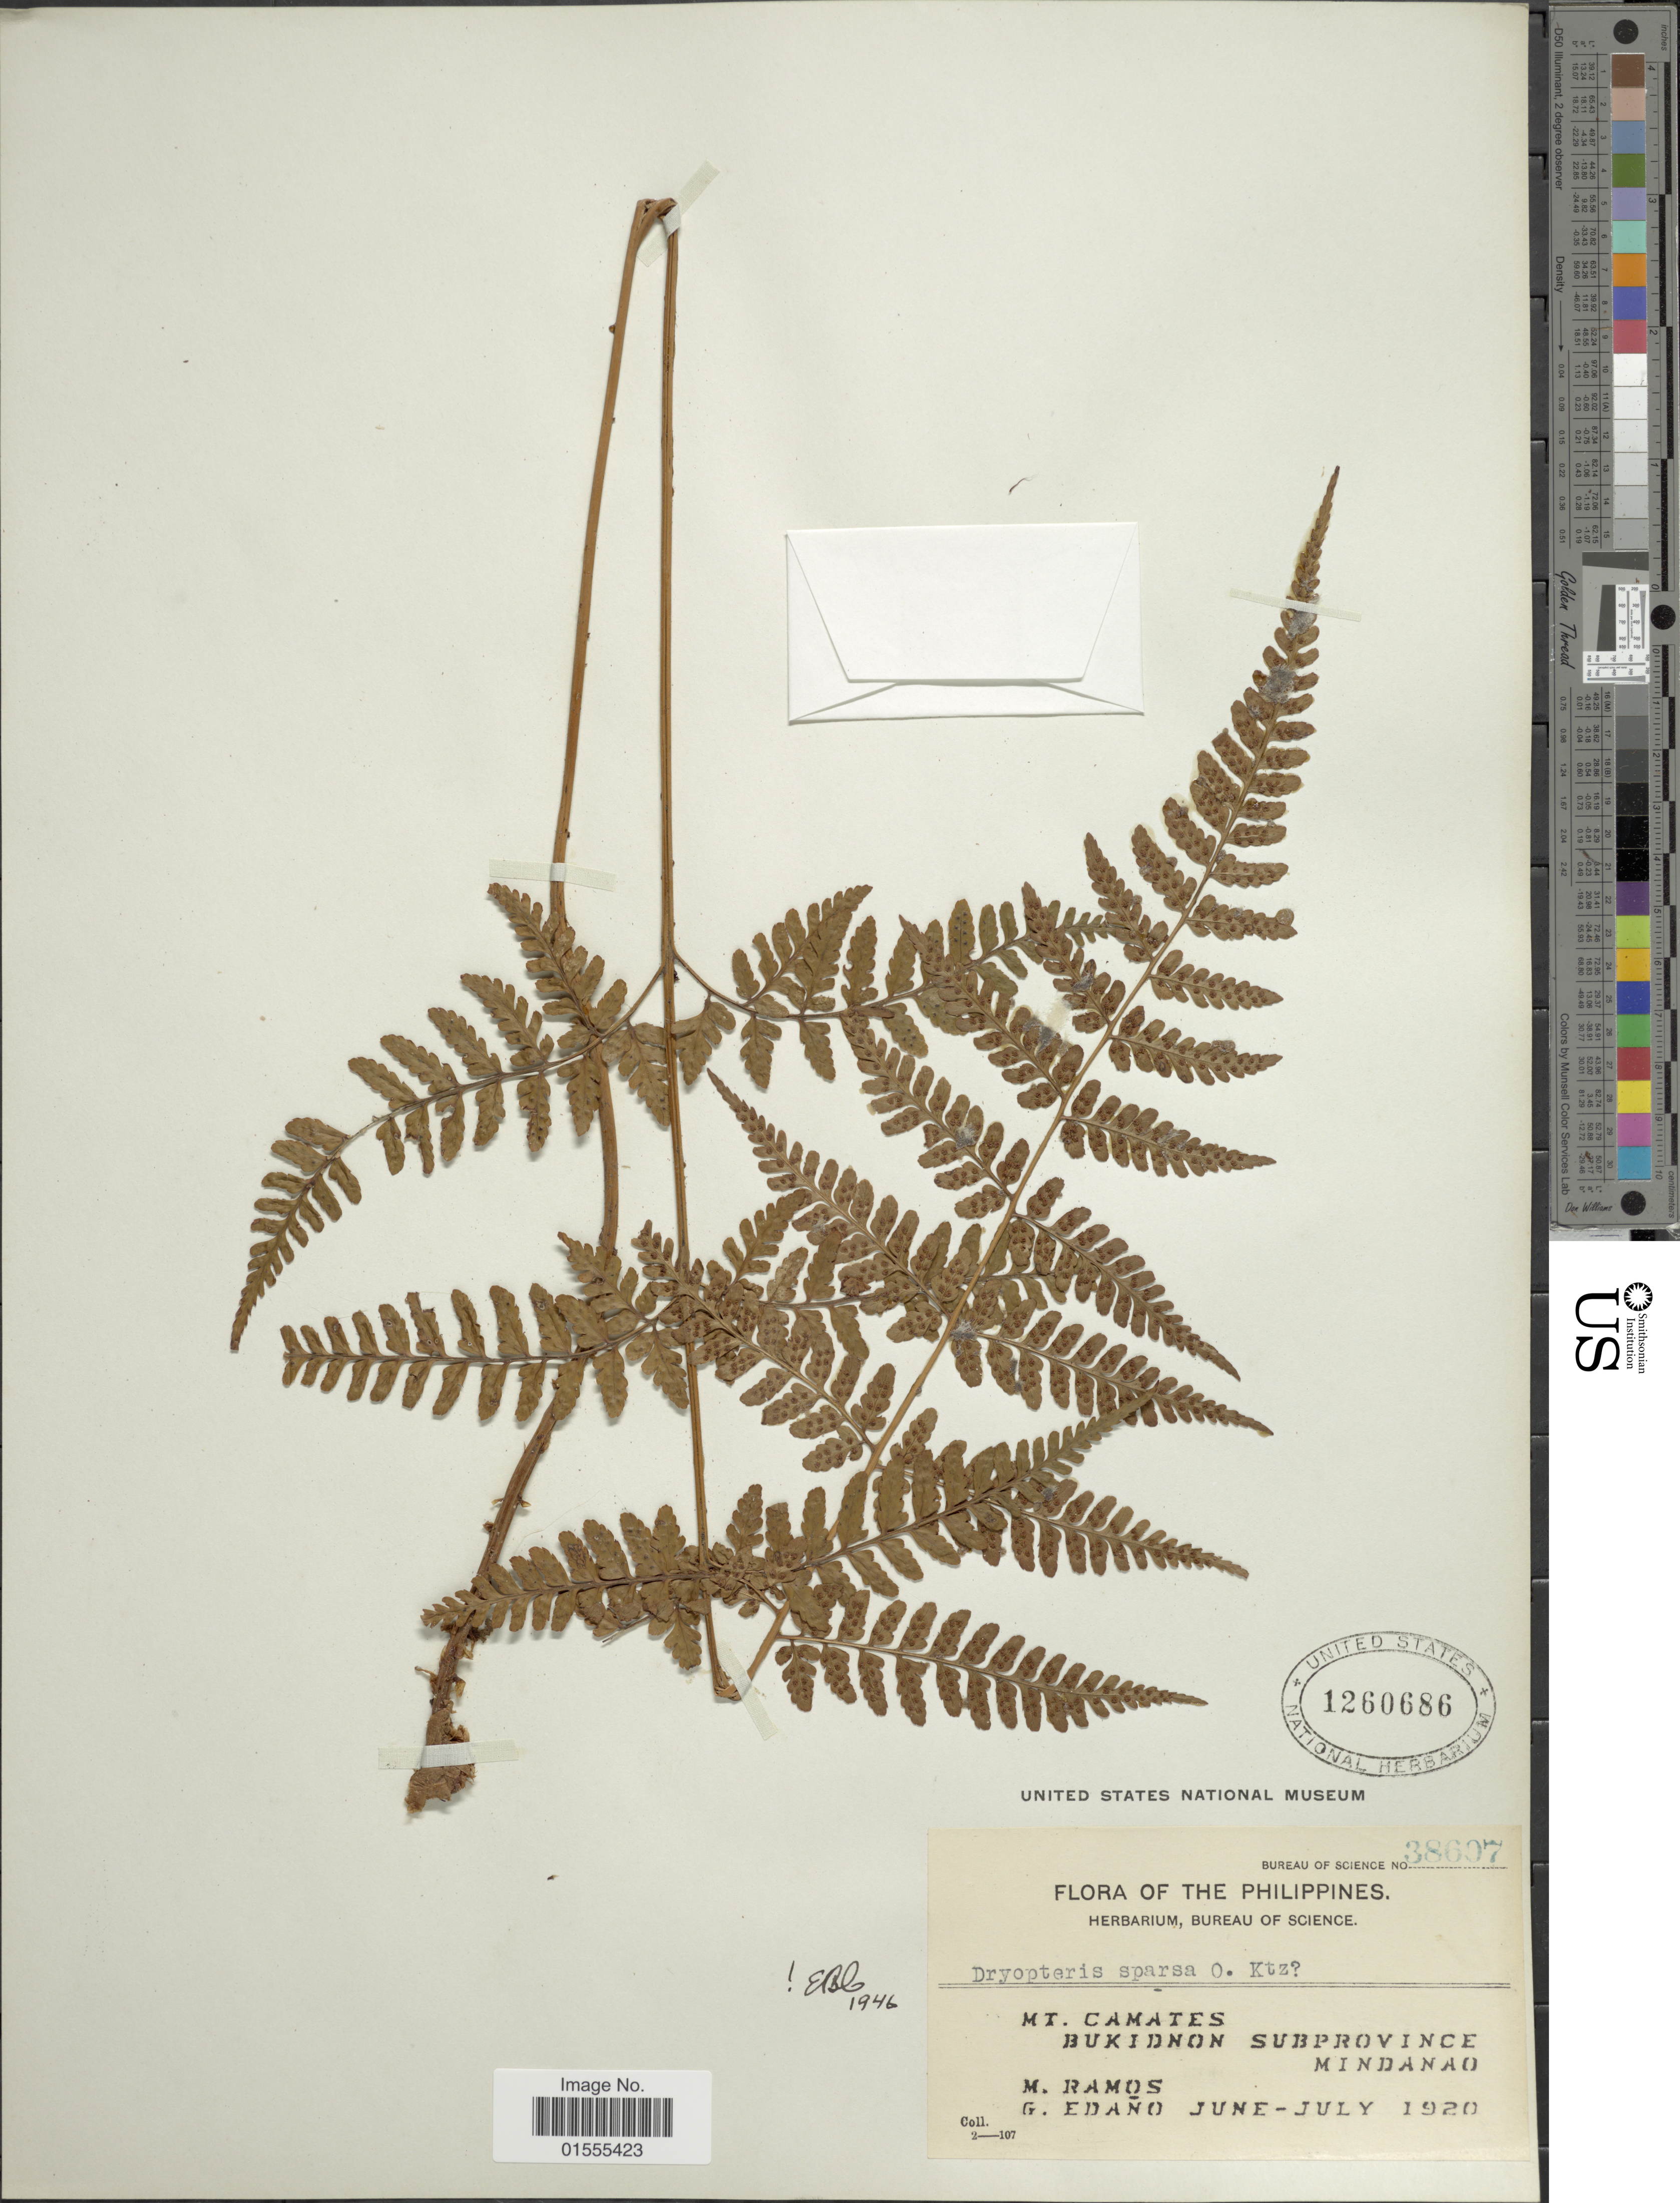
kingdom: Plantae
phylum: Tracheophyta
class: Polypodiopsida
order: Polypodiales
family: Dryopteridaceae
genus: Dryopteris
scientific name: Dryopteris sparsa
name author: (D. Don) Kuntze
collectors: M. Ramos & G. Edaño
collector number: Bureau of Science 38607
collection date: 1920-06/1920-07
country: Philippines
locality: Mt Camates, Bukidnon Subprovince, Mindanao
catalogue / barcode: US 1260686